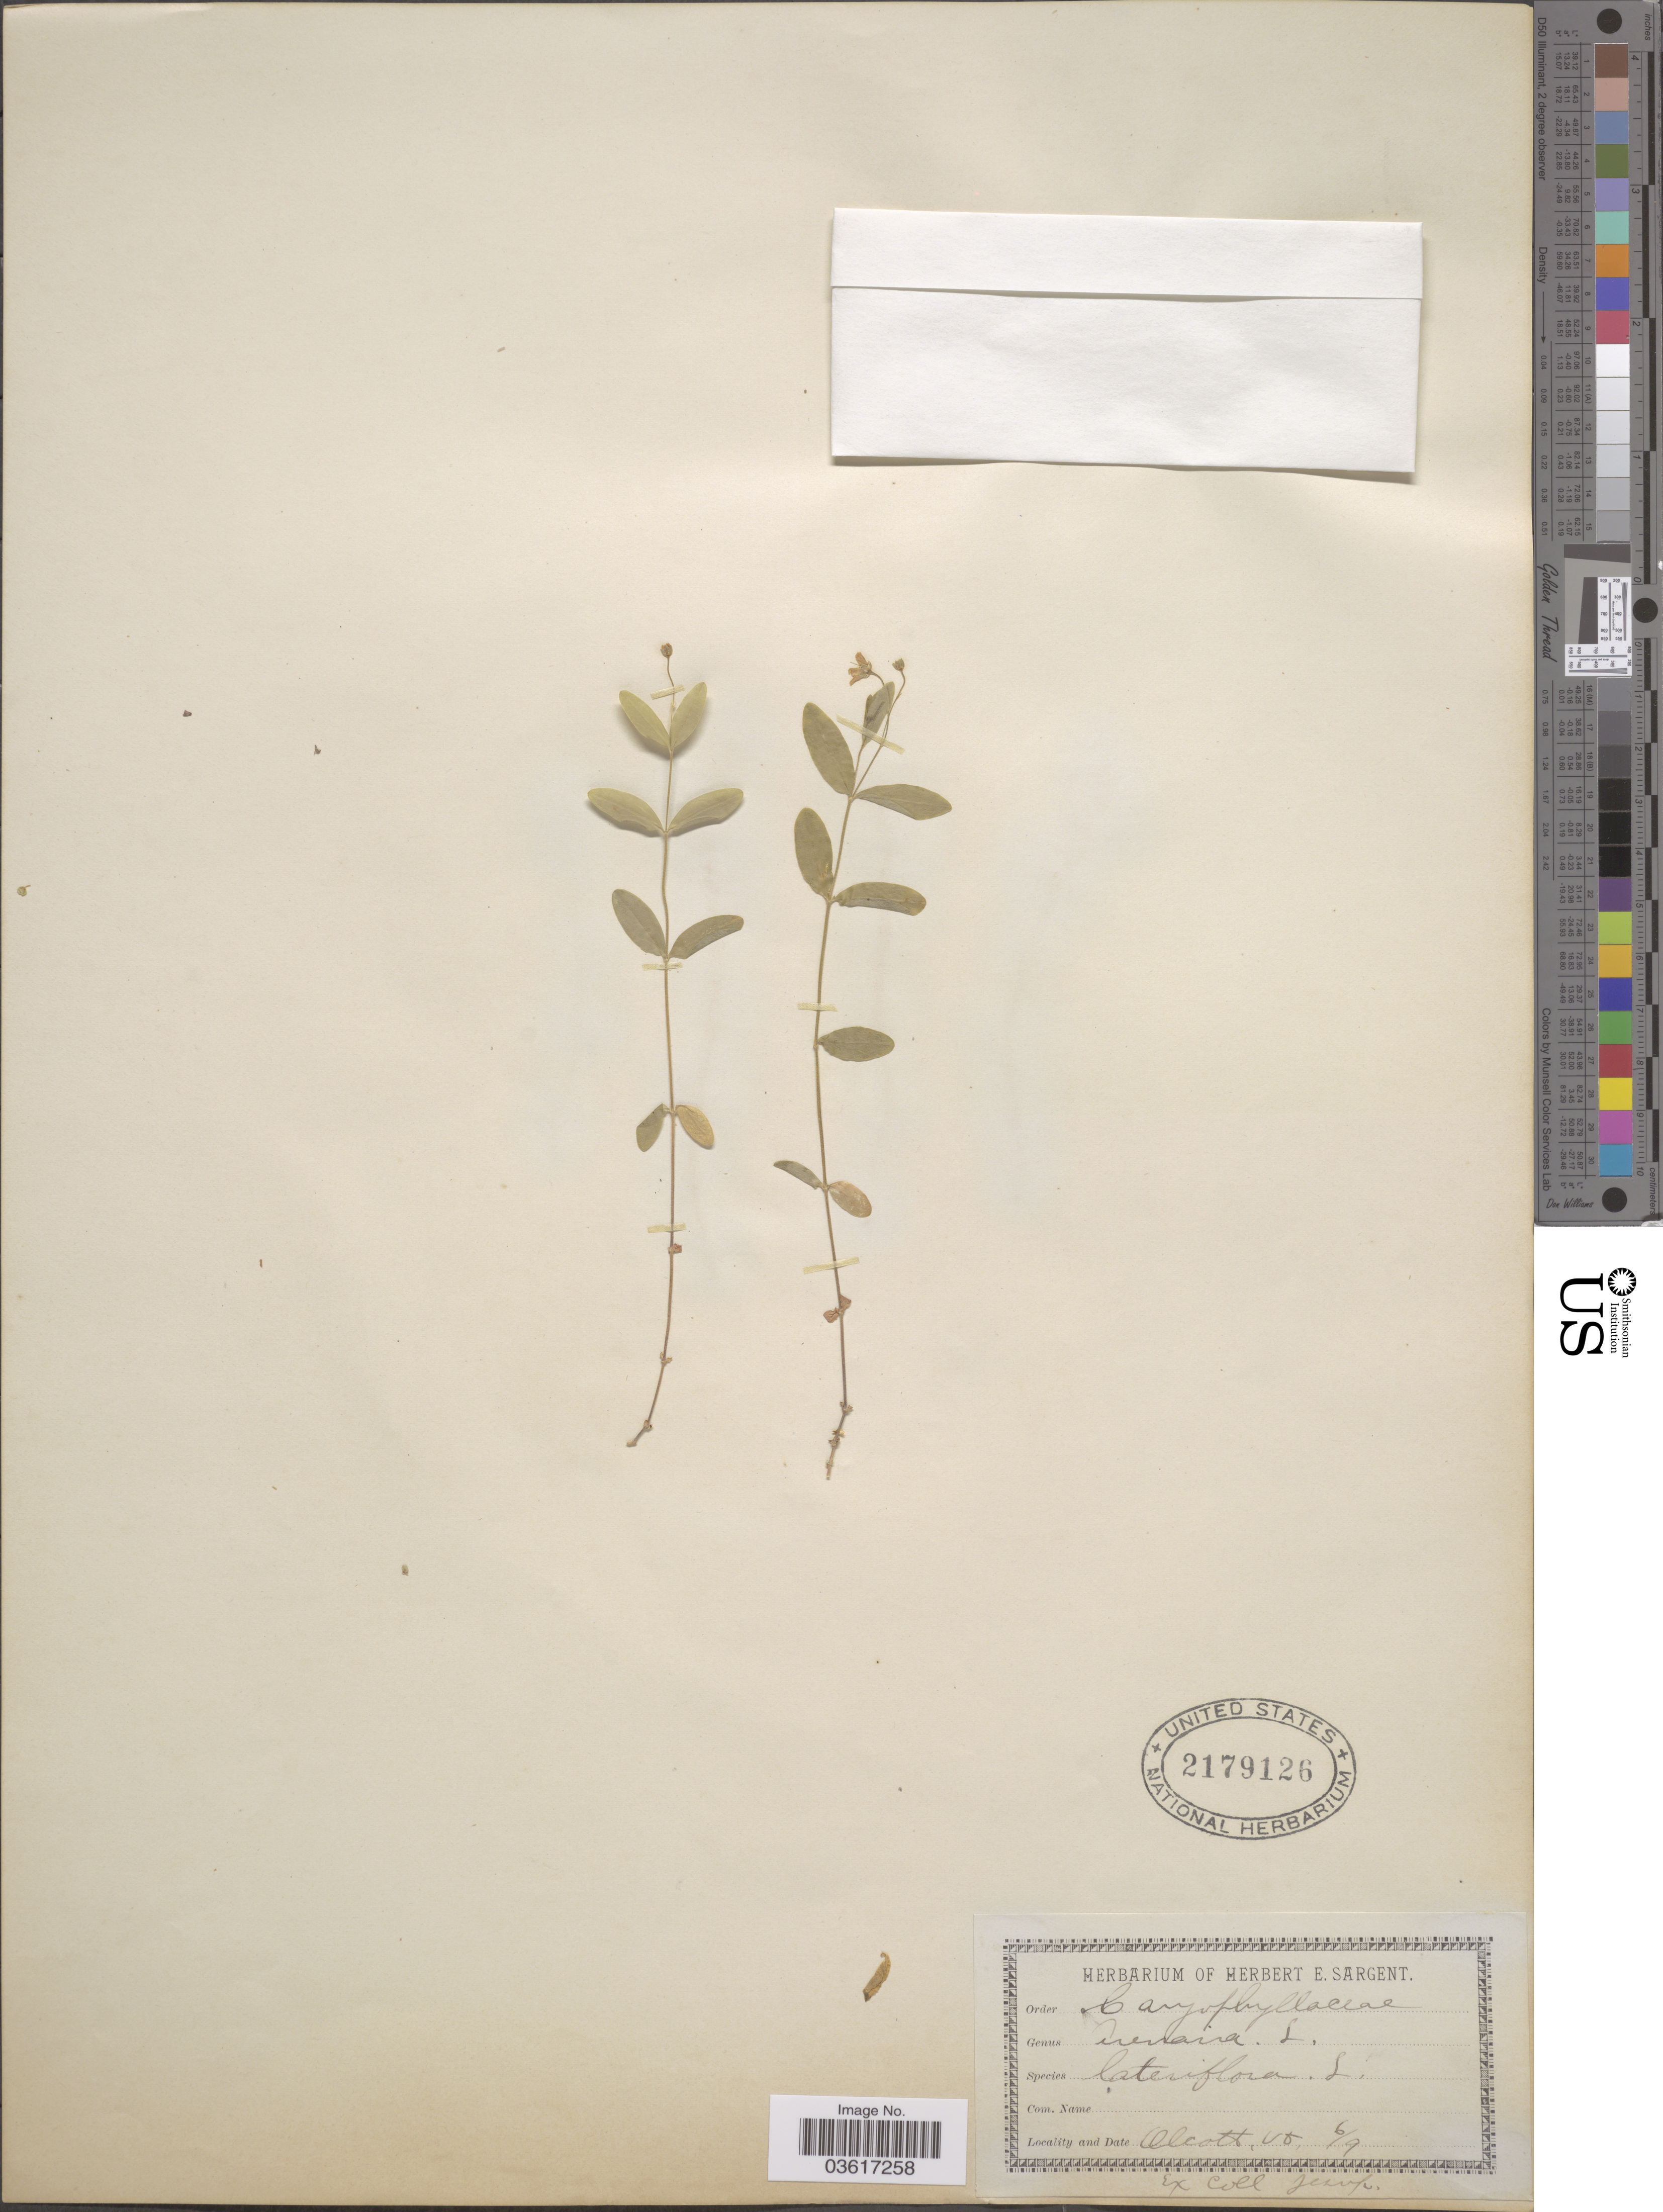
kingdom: Plantae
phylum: Tracheophyta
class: Magnoliopsida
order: Caryophyllales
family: Caryophyllaceae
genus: Moehringia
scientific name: Moehringia lateriflora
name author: (L.) Fenzl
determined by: Strong, Mark T., (BOT), Smithsonian Institution - National Museum of Natural History (UNITED STATES)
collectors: Jesup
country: United States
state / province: Vermont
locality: Olcott.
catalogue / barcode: US 2179126